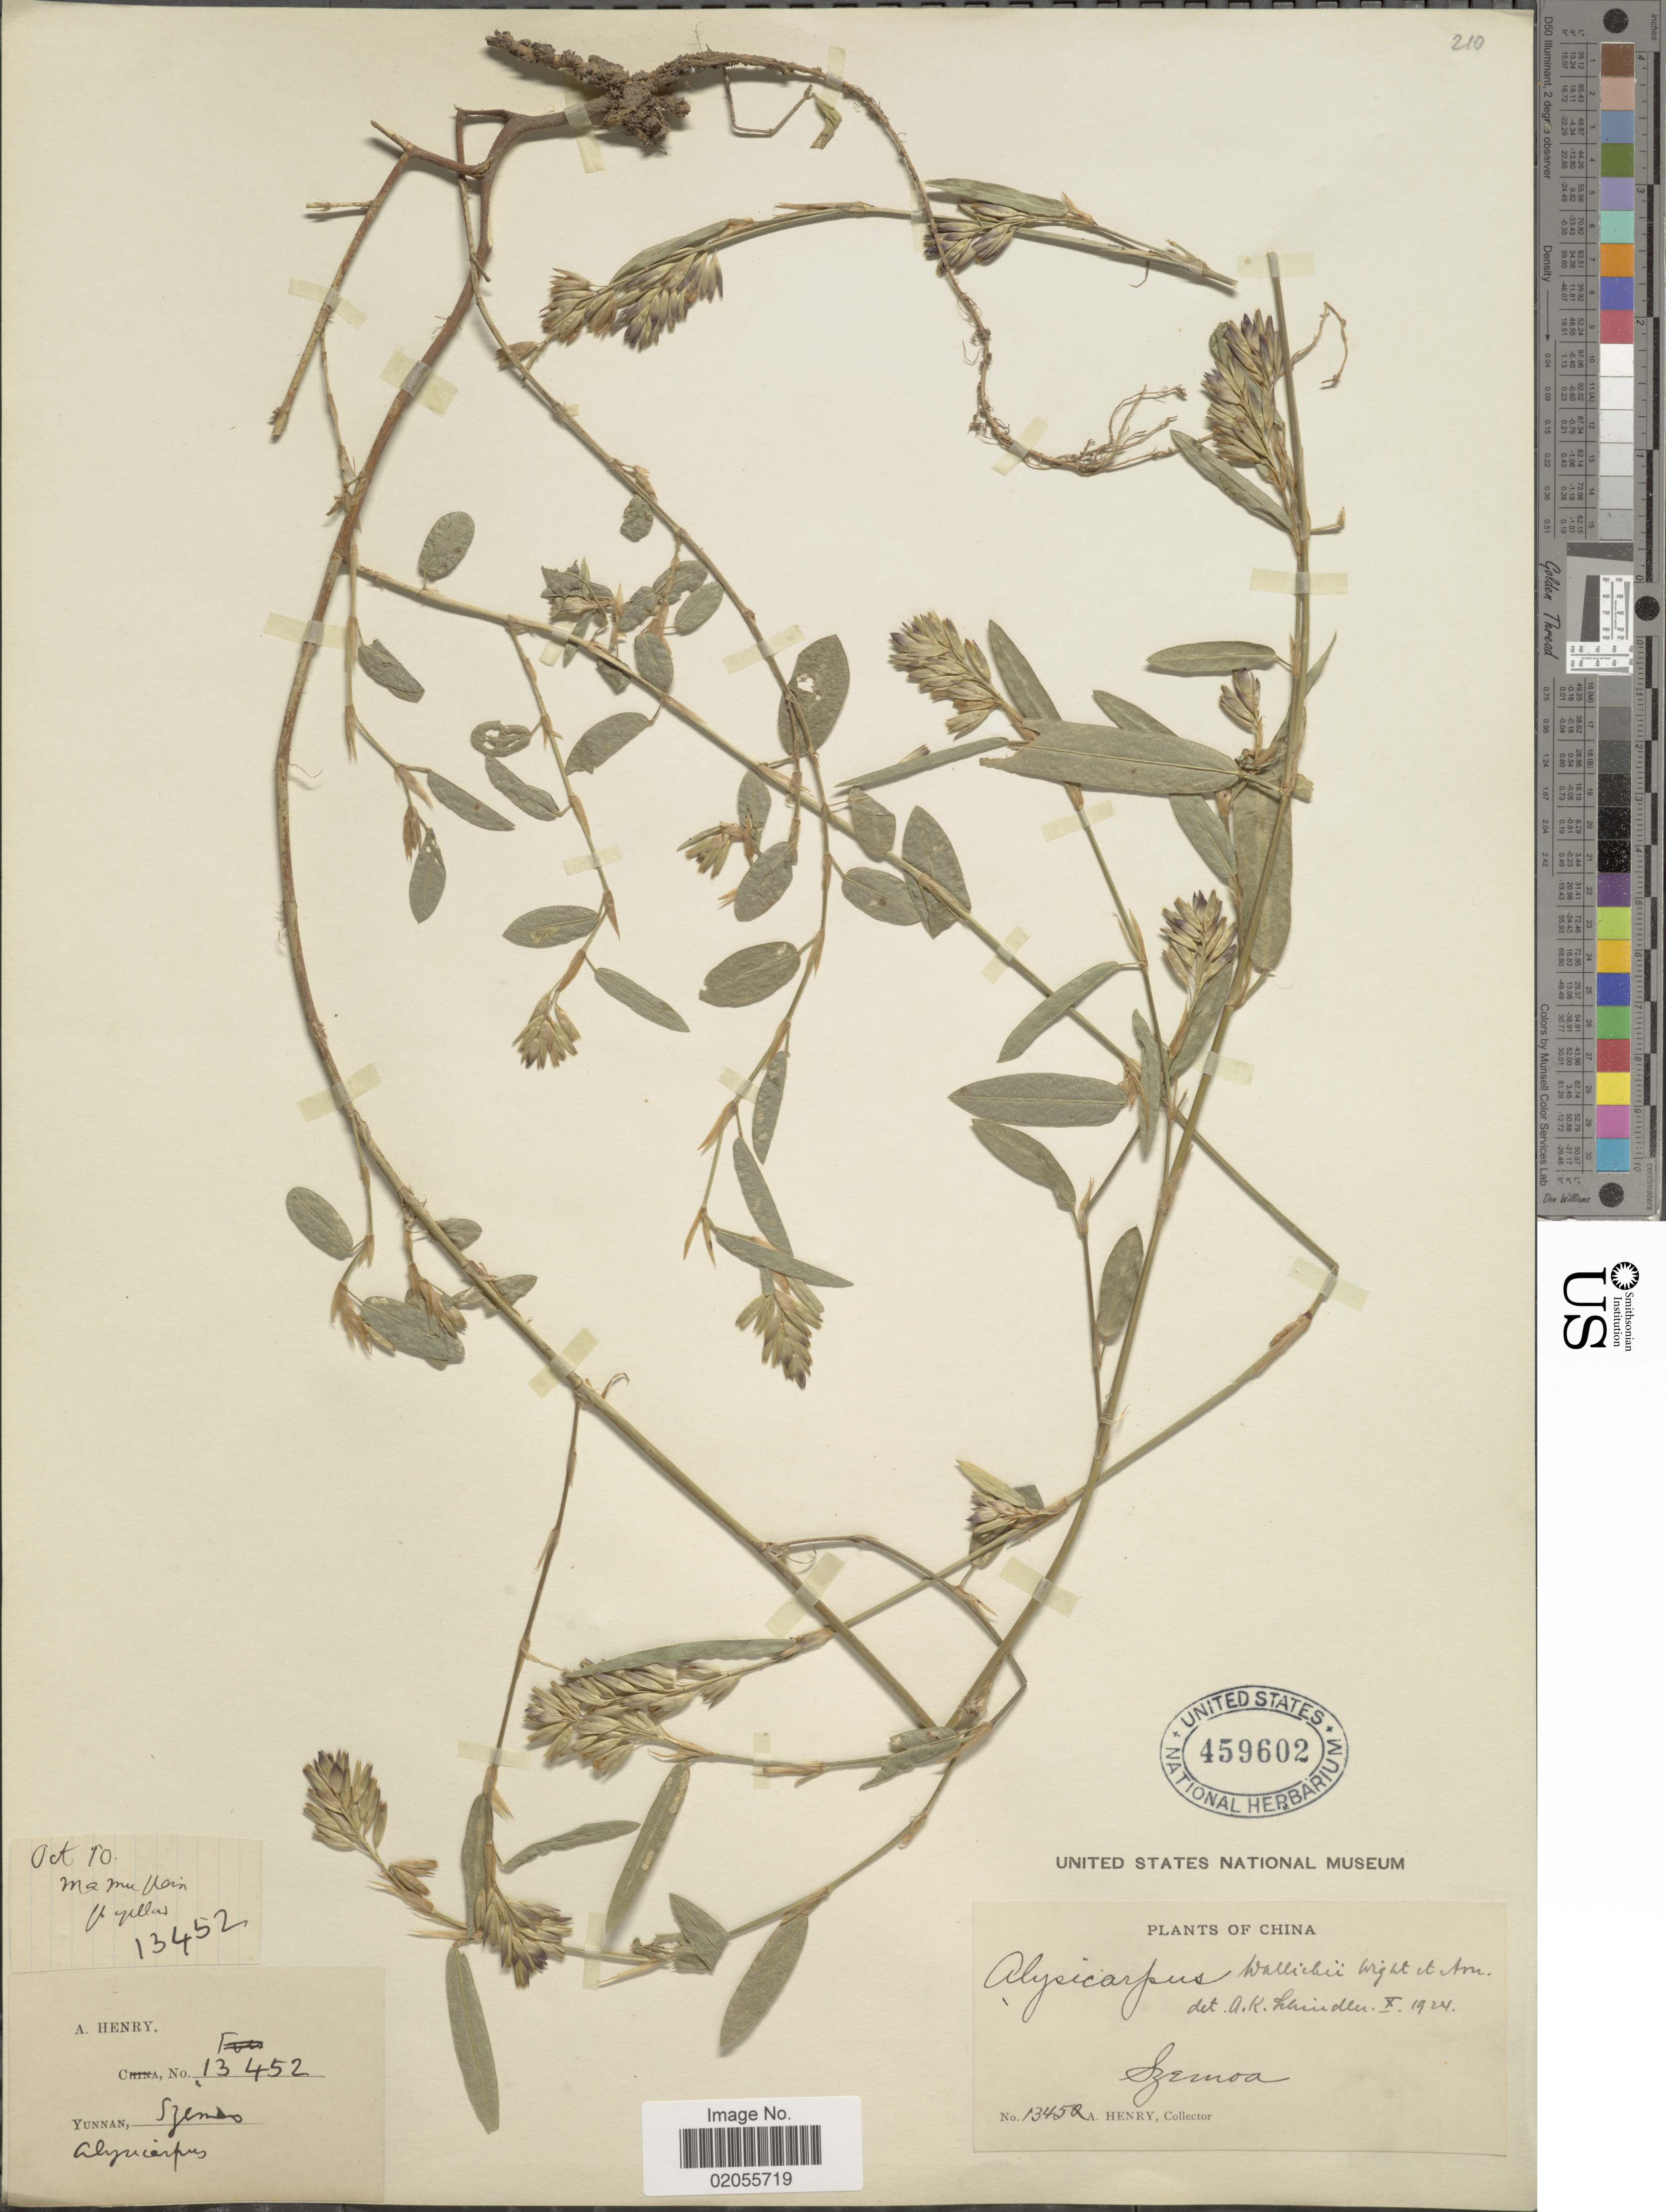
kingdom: Plantae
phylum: Tracheophyta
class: Magnoliopsida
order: Fabales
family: Fabaceae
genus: Alysicarpus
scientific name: Alysicarpus wallichii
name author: Wight & Arn.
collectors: A. Henry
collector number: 13452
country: China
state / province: Yunnan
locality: Szemao, Ma Mu plein.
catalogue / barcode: US 459602